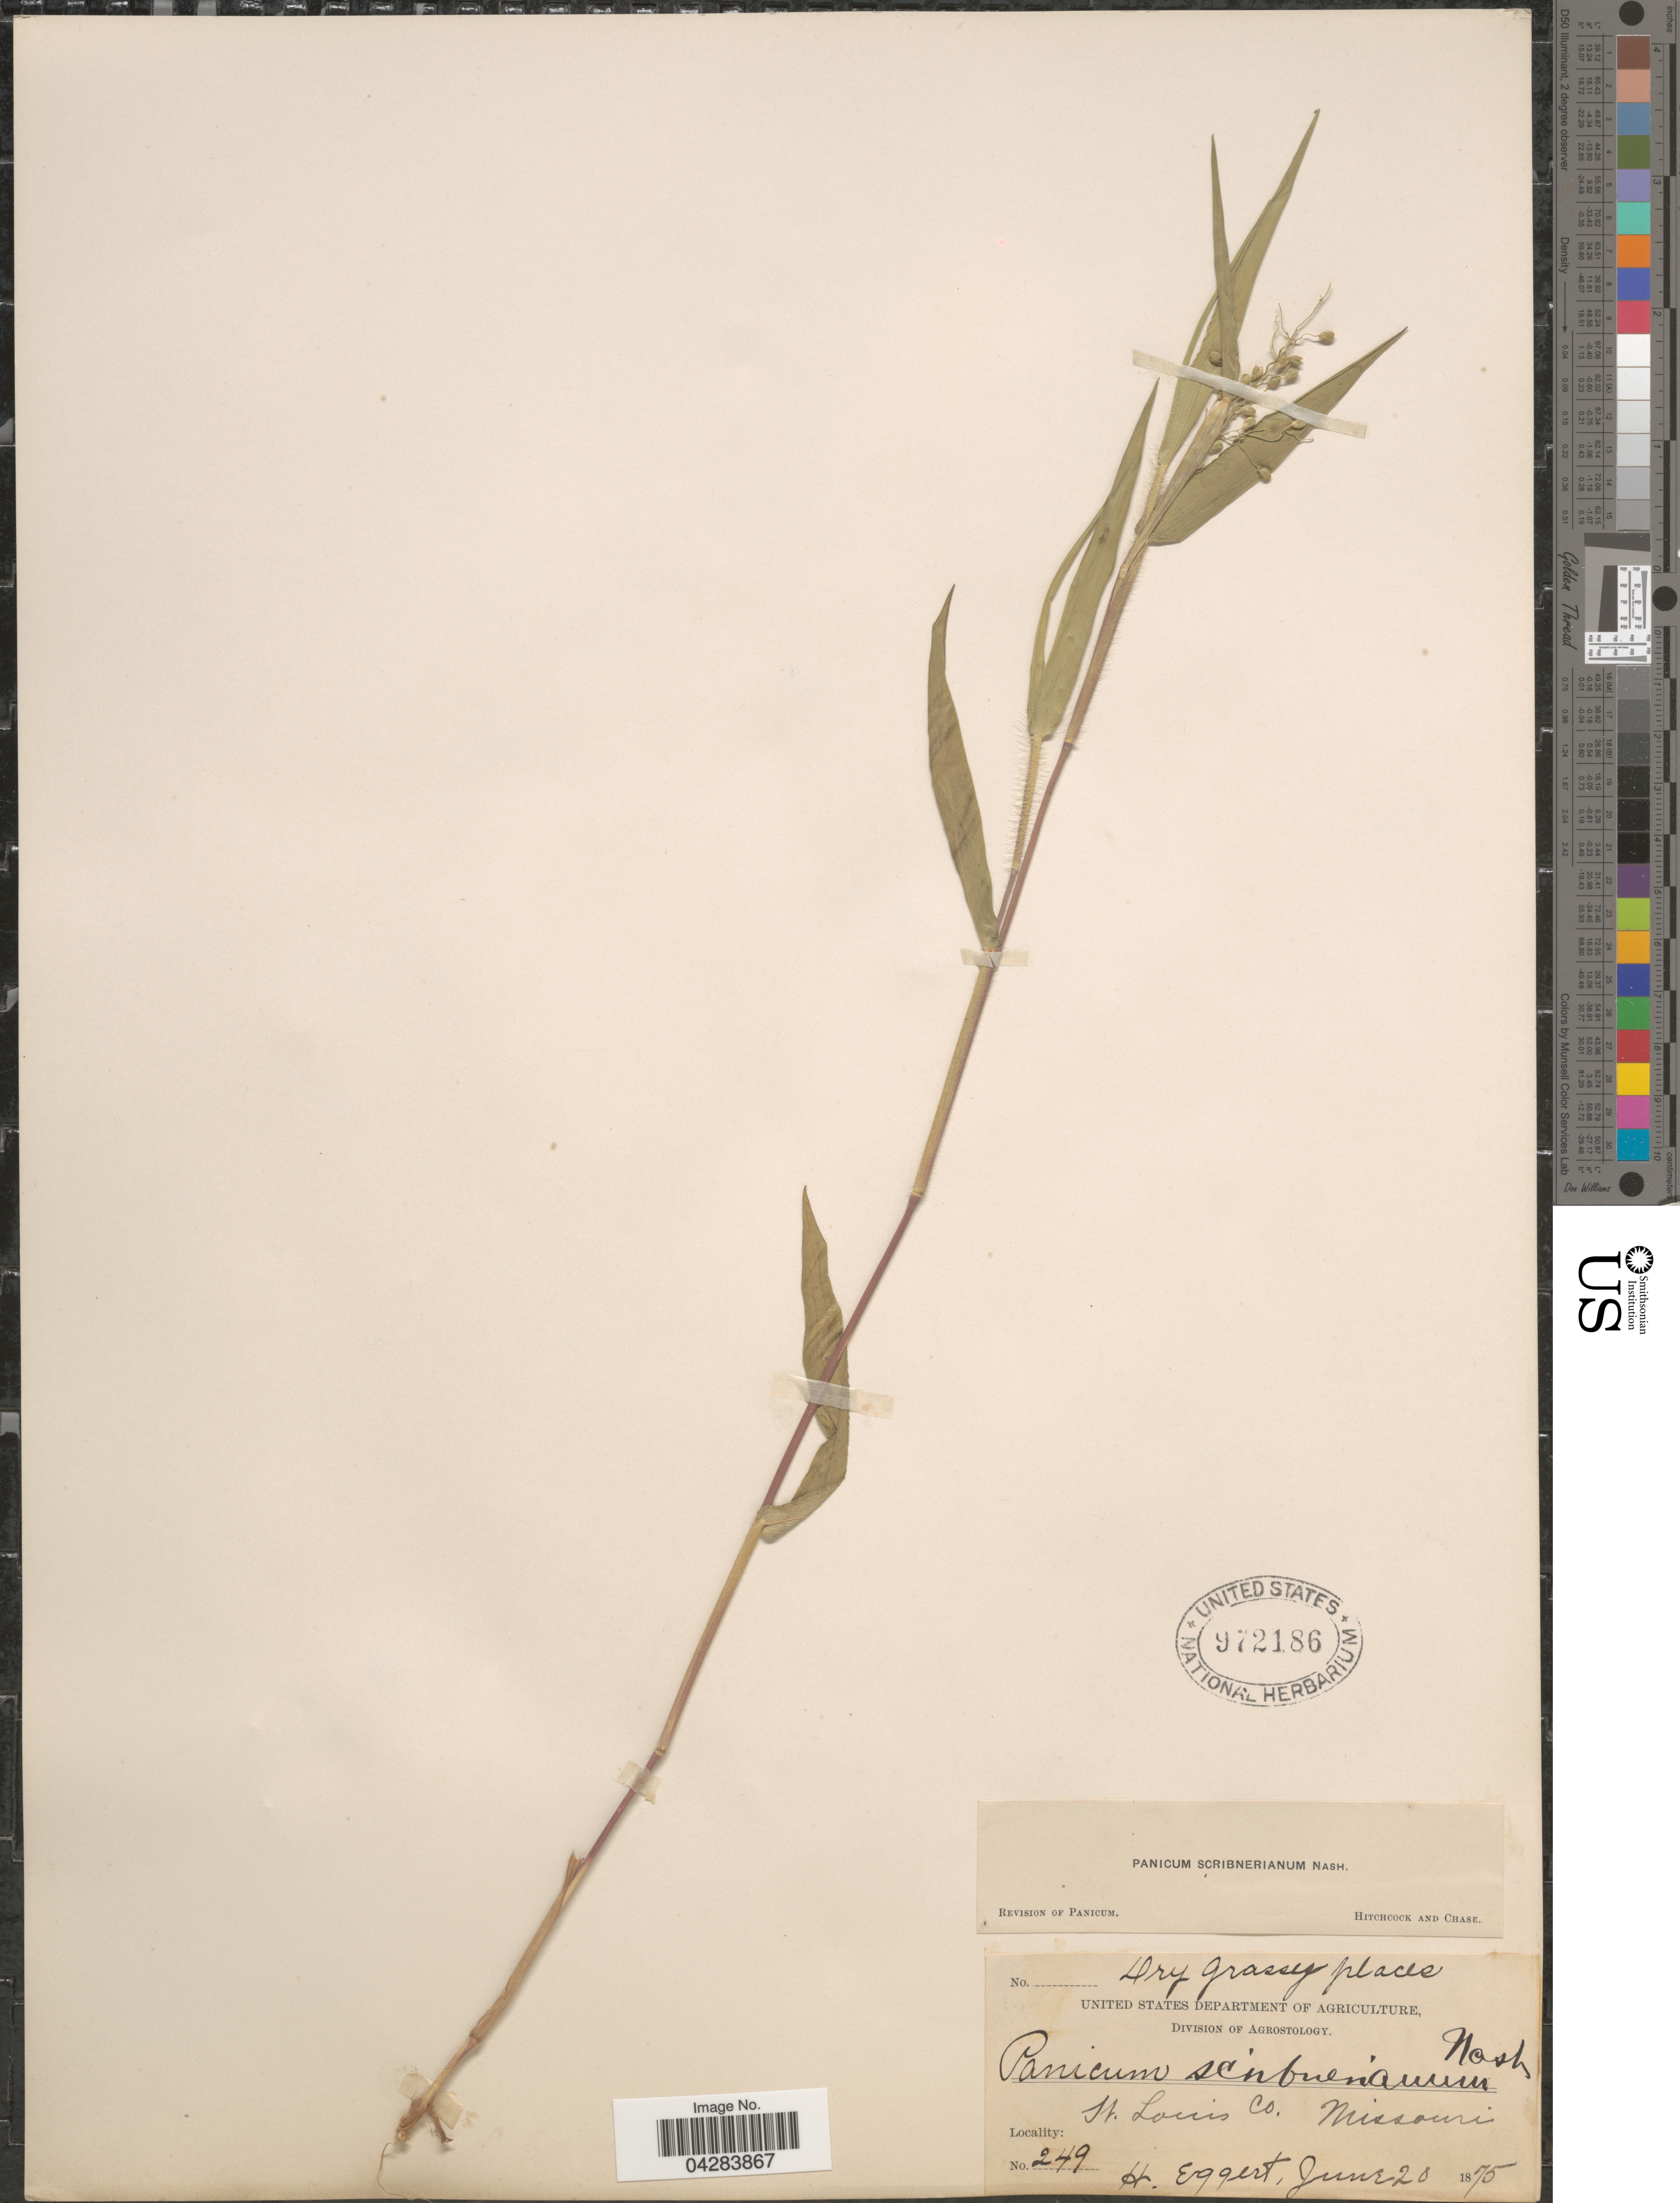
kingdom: Plantae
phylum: Tracheophyta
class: Liliopsida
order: Poales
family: Poaceae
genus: Dichanthelium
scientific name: Dichanthelium oligosanthes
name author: (Schult.) Gould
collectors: H. Eggert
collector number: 249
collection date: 1875-06-20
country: United States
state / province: Missouri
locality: St. Louis Co.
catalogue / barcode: US 972186